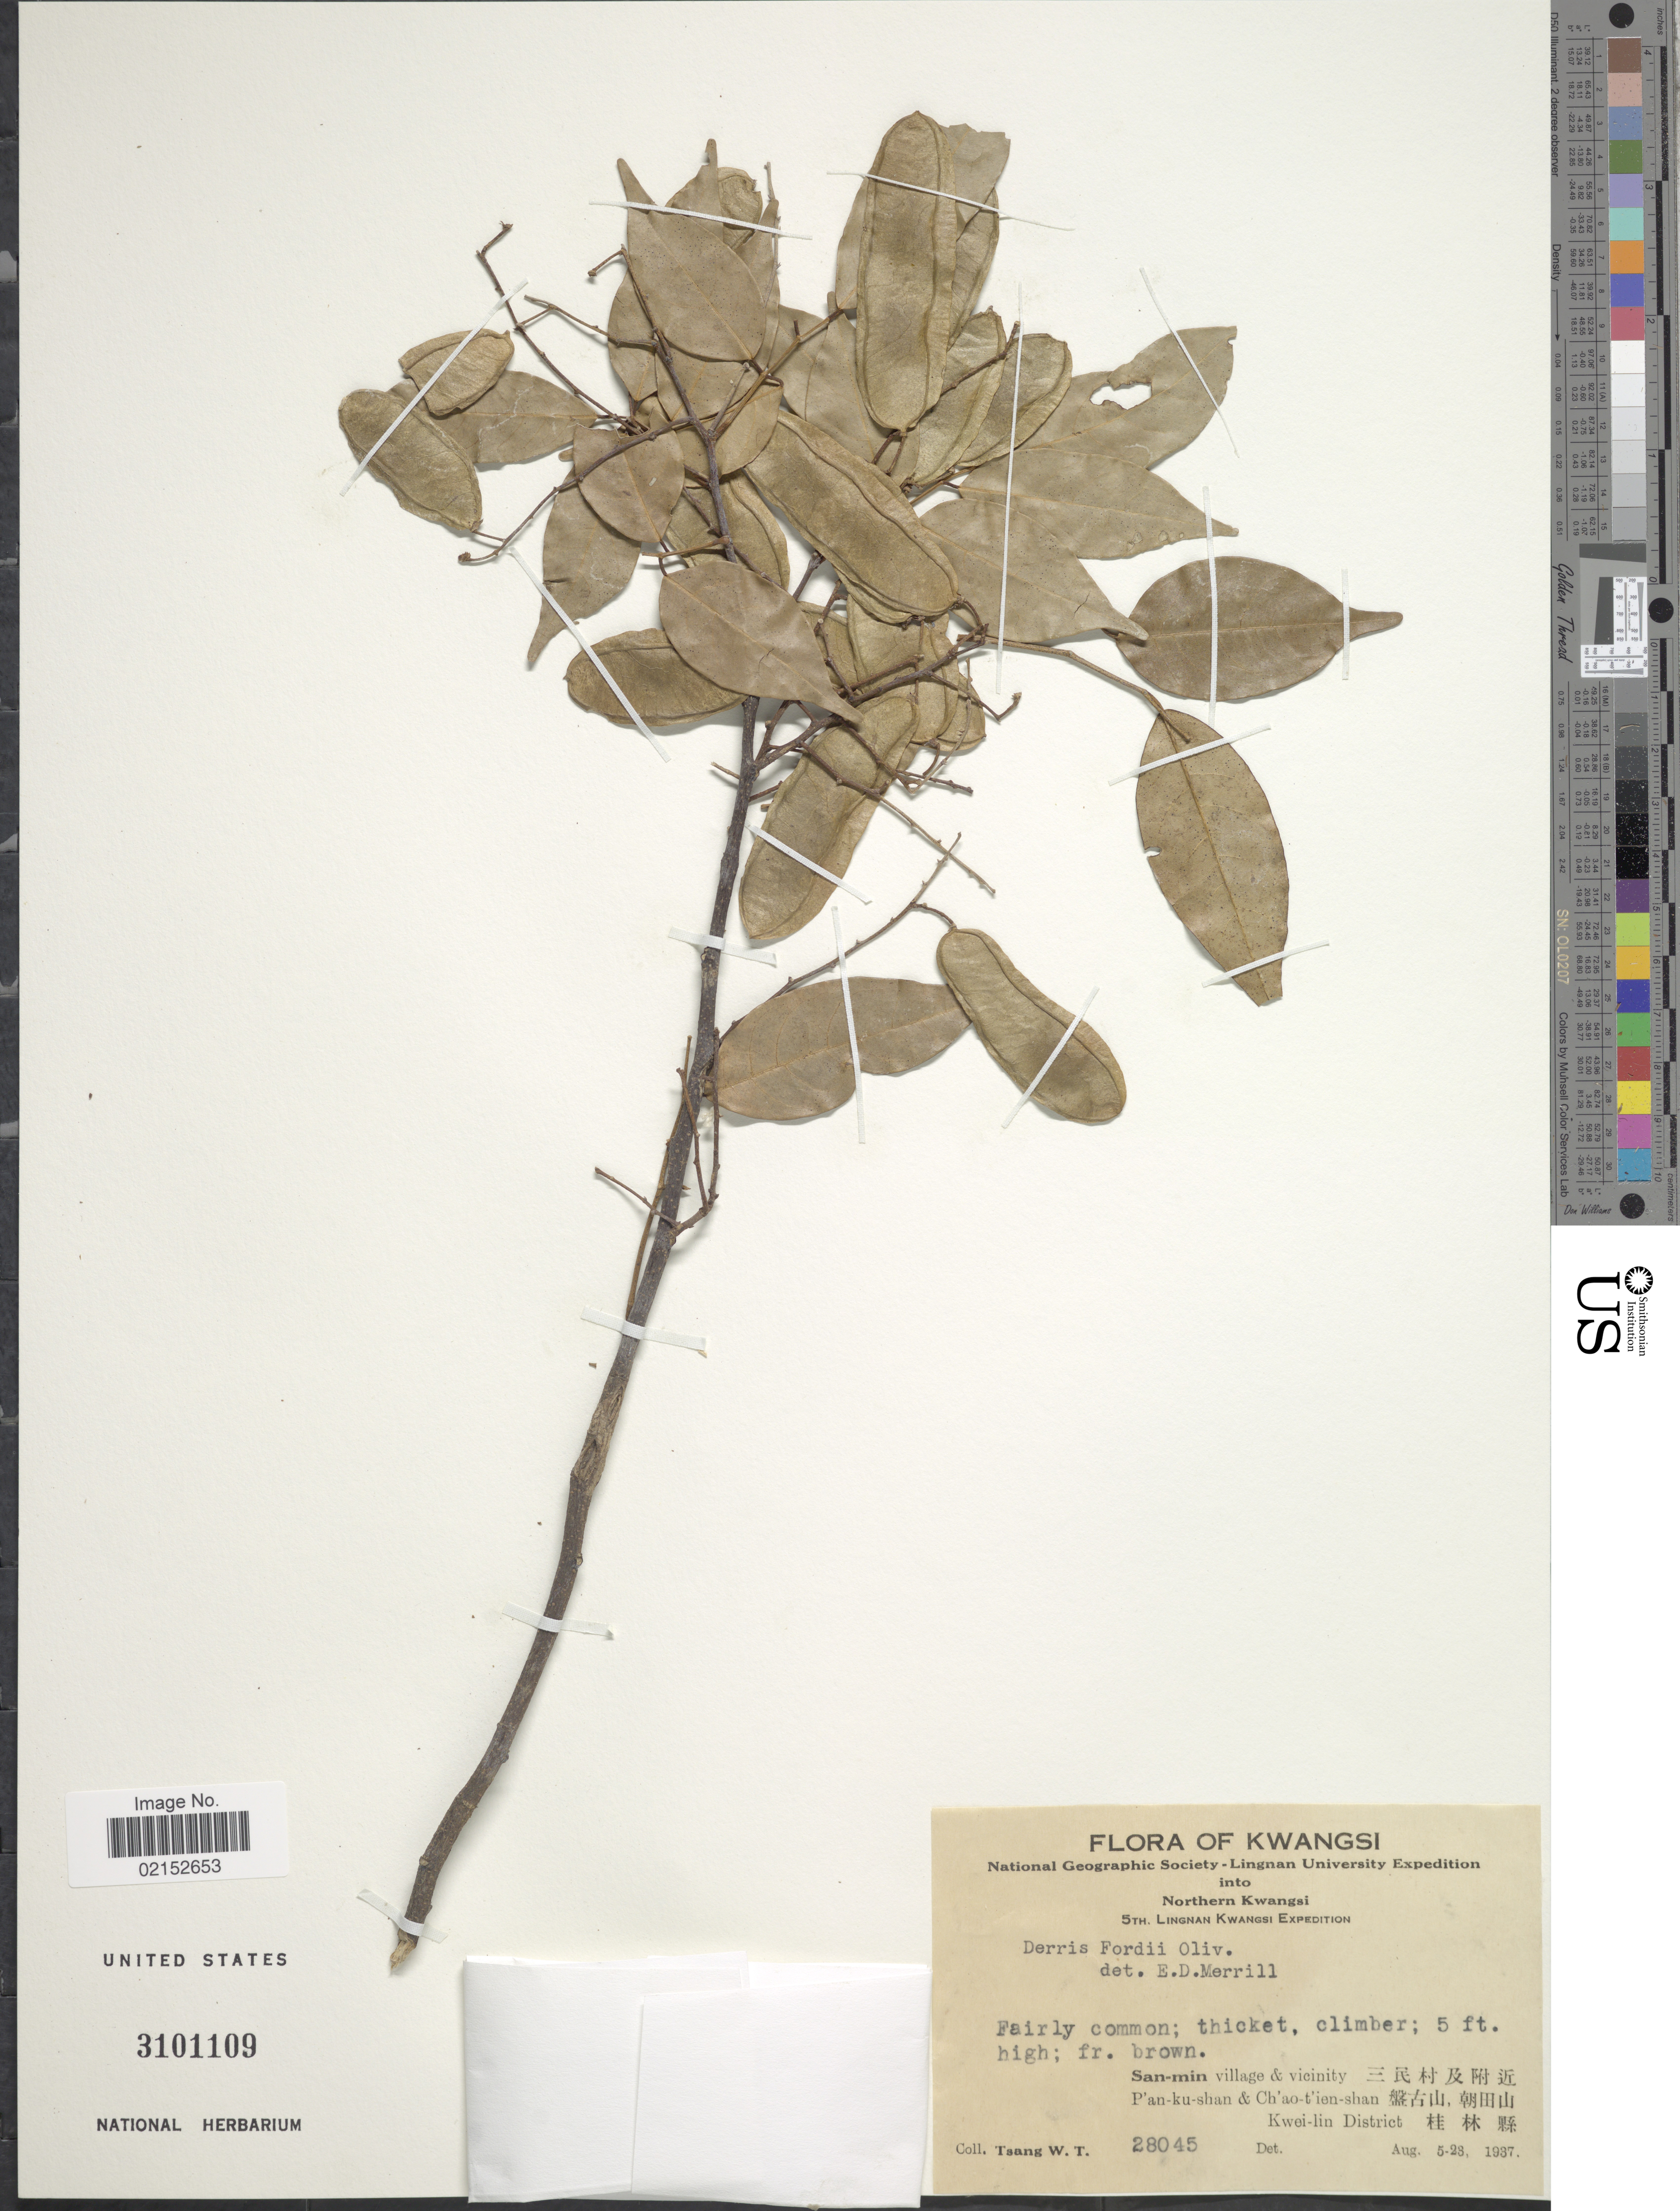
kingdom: Plantae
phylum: Tracheophyta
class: Magnoliopsida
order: Fabales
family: Fabaceae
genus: Derris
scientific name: Derris fordii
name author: Oliv.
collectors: W. T. Tsang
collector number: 28045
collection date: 1937-08-05/1937-08-28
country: China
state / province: Guangxi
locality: Northern Kwangsi. San-Min village & Vicinity P'an-ku-shan & Ch'ao-t'ien-shan. kwei-lin District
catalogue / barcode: US 3101109